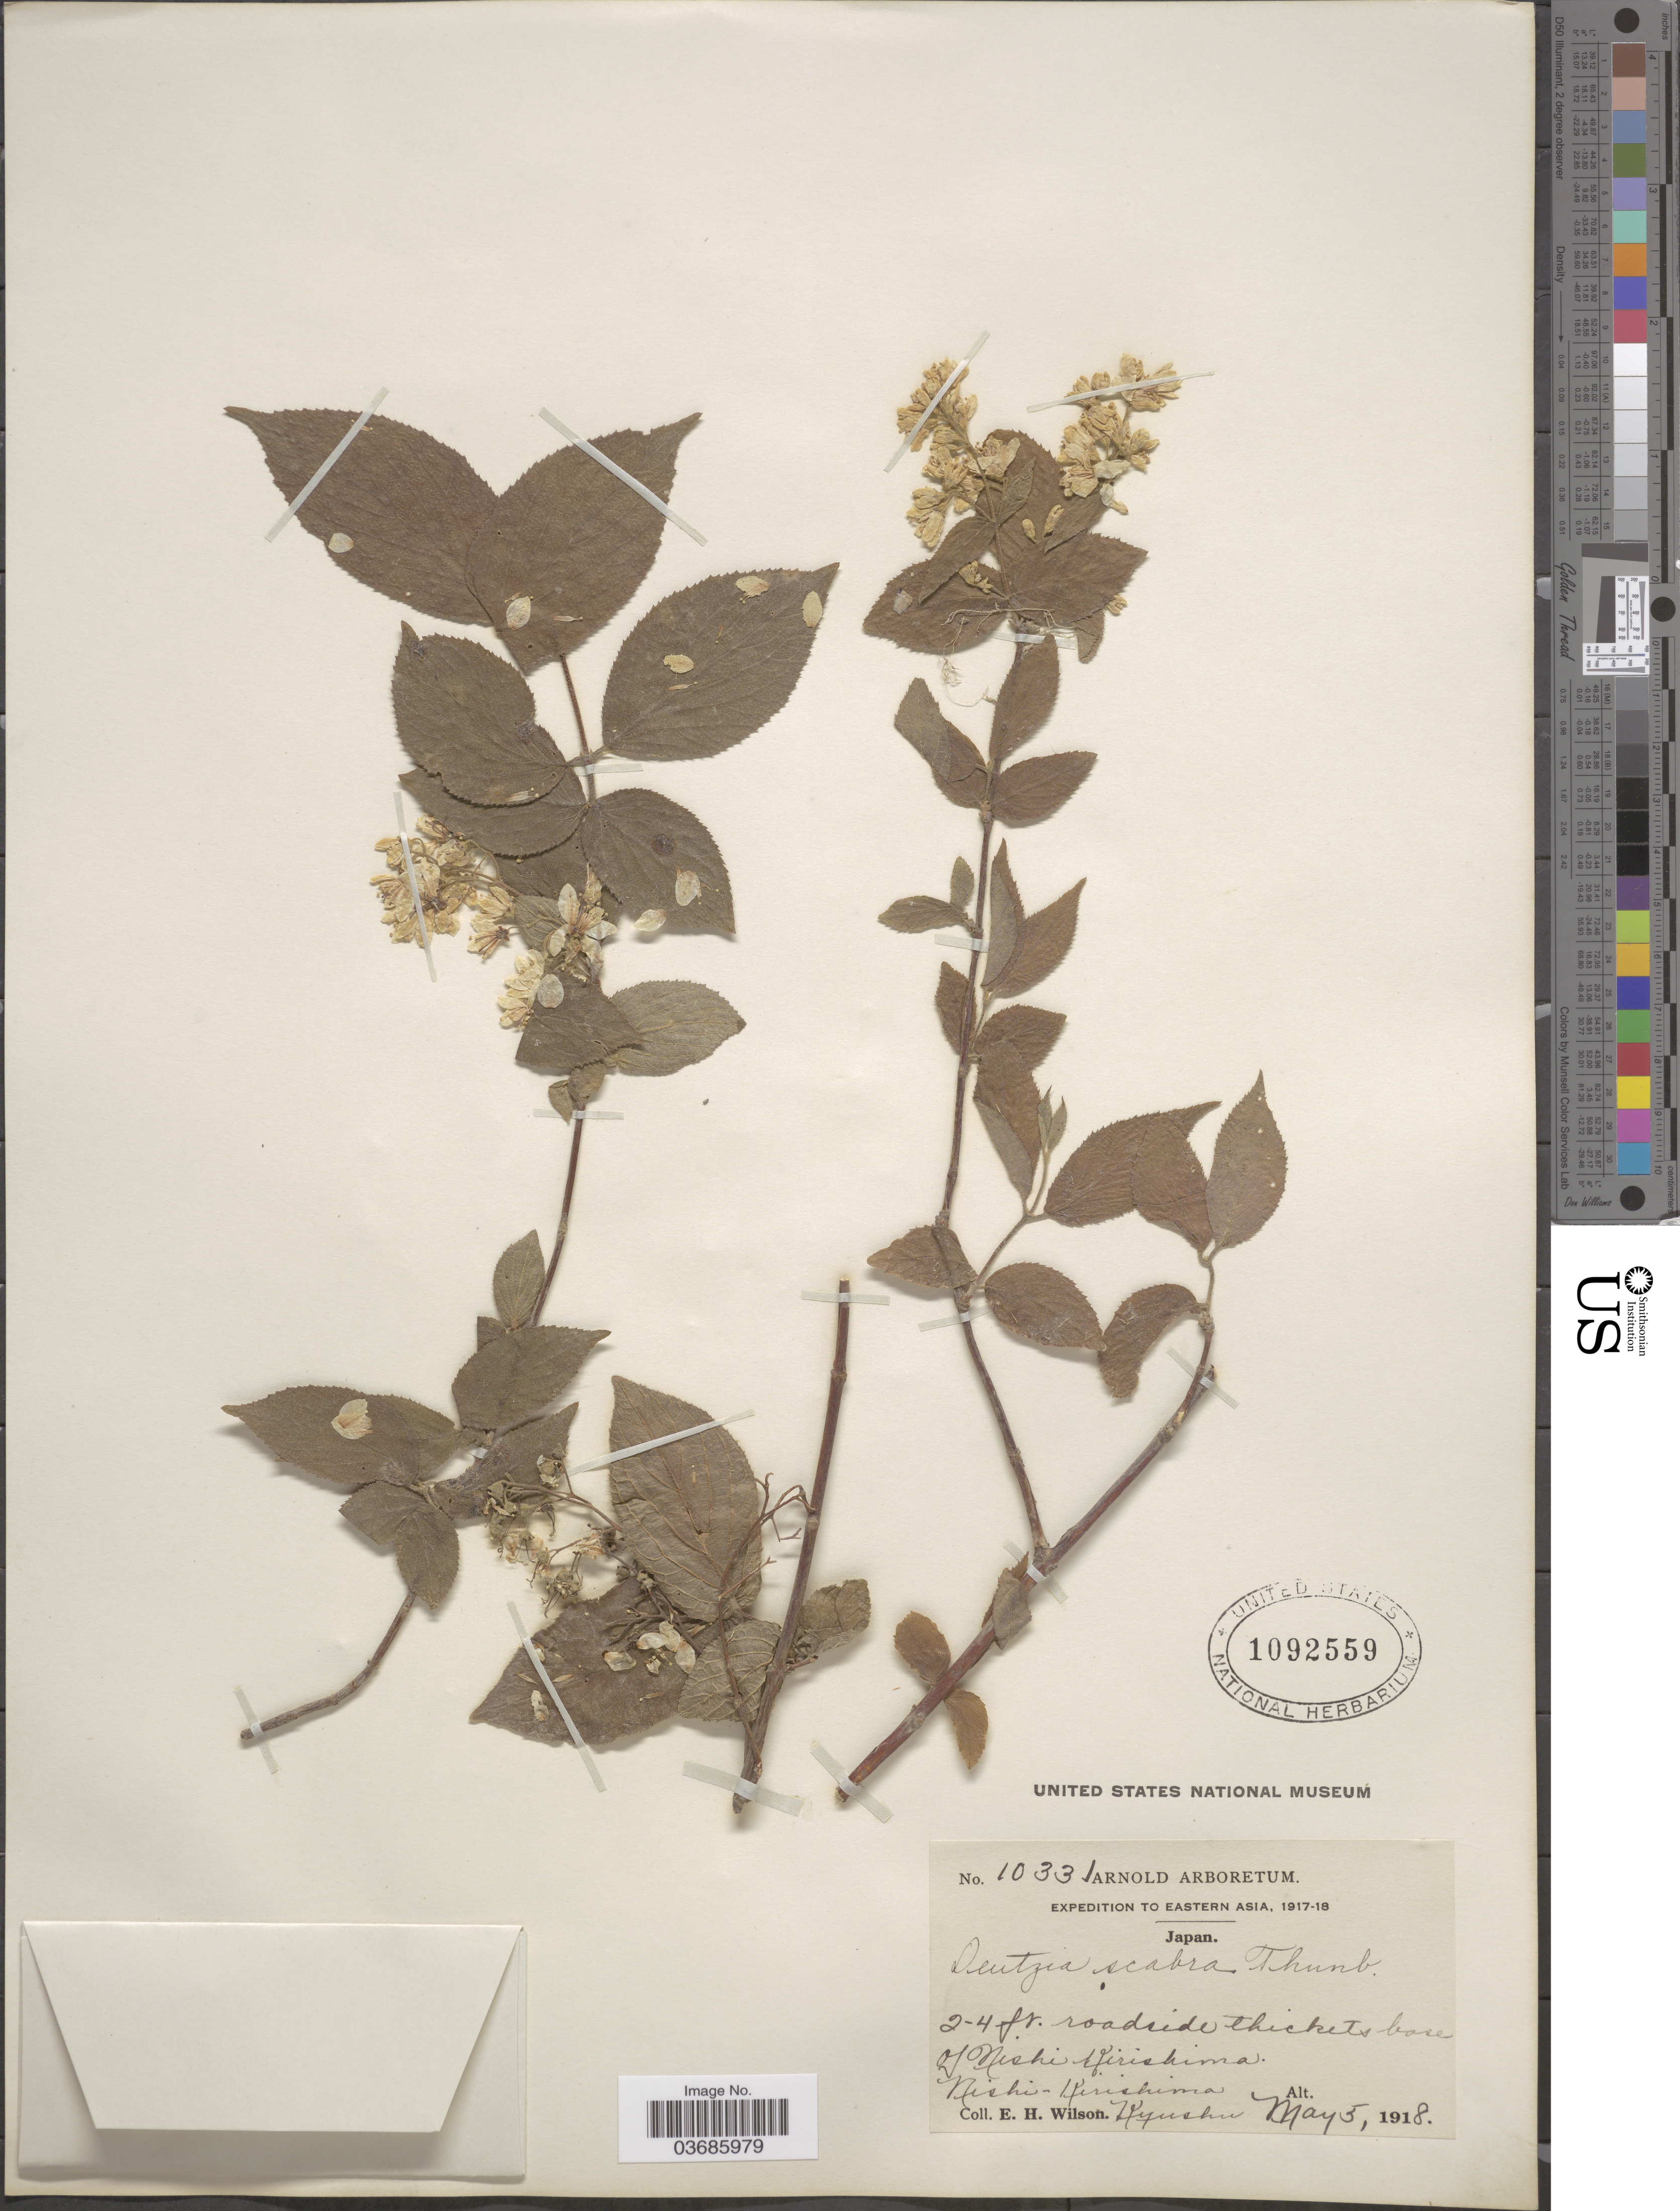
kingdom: Plantae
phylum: Tracheophyta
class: Magnoliopsida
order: Cornales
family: Hydrangeaceae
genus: Deutzia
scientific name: Deutzia scabra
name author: Thunb.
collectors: E. Wilson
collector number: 10331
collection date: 1918-05-05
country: Japan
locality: Expedition to Eastern Asia, 1917-18. Roadside thickets base of Nishi Kirishima. Nishi-Kirishima. Kyushu.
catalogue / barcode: US 1092559